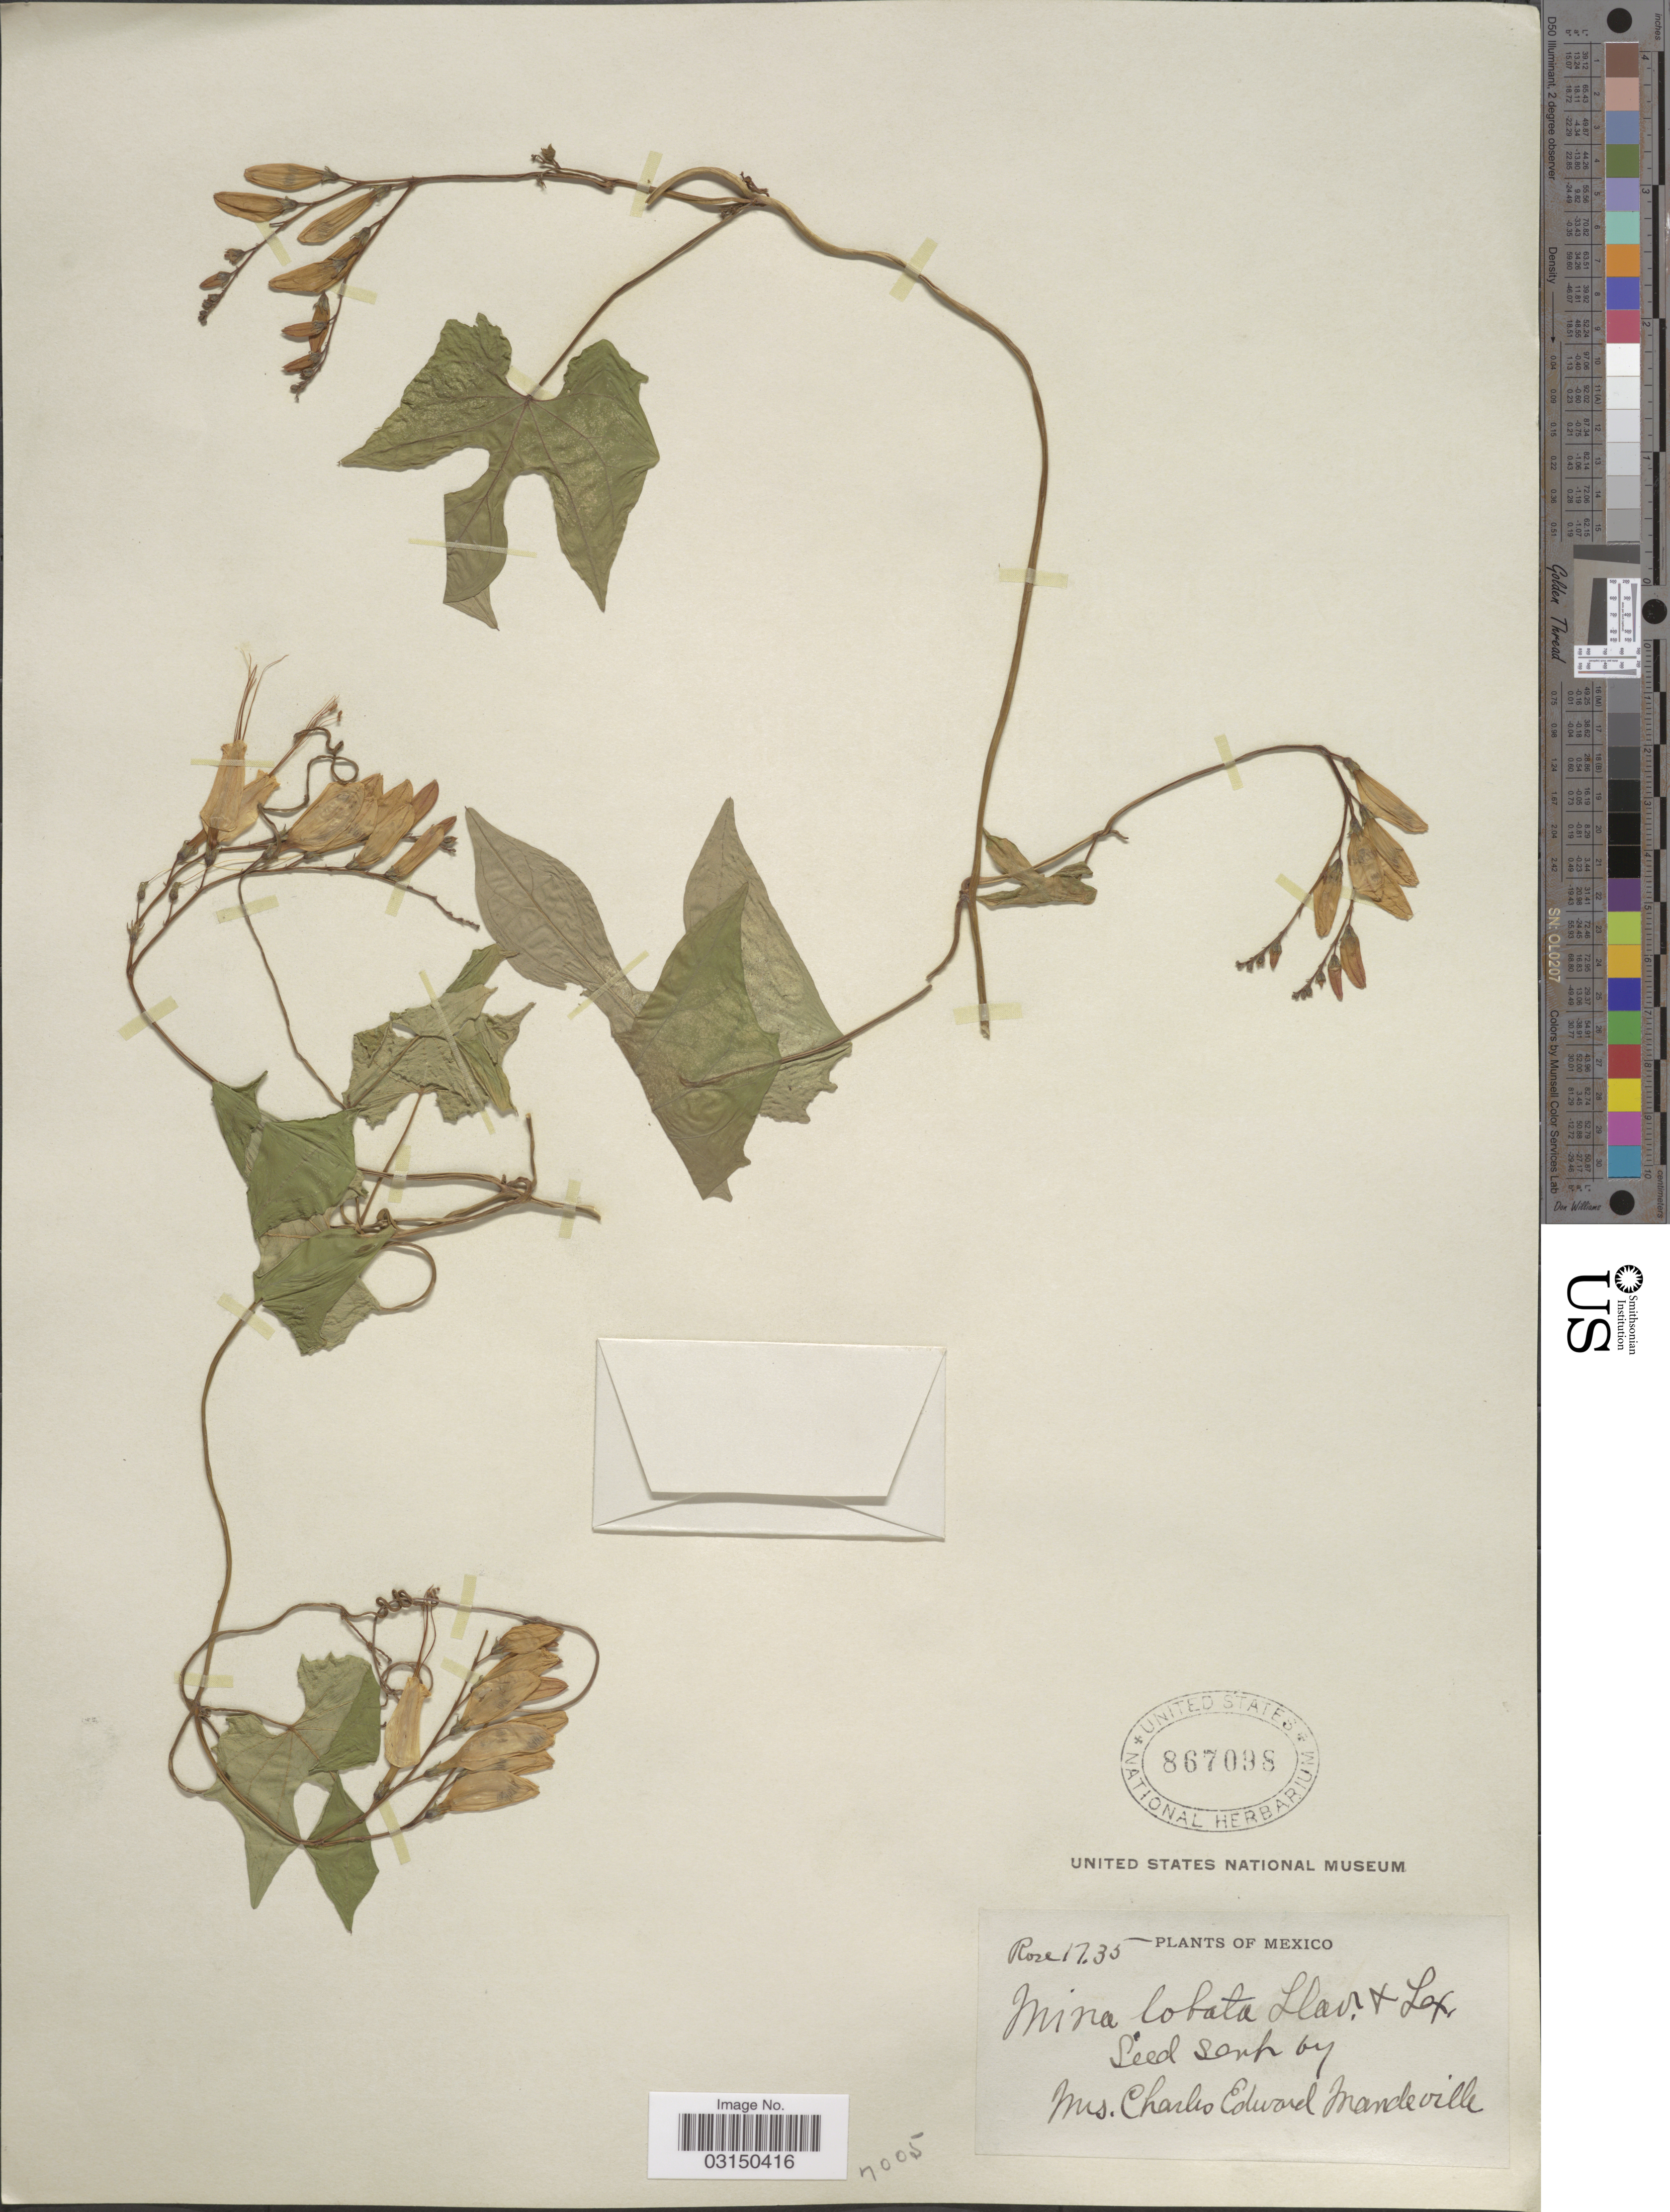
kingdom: Plantae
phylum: Tracheophyta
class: Magnoliopsida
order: Solanales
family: Convolvulaceae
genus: Ipomoea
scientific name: Ipomoea lobata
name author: (Cerv.) Thell.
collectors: -- Rose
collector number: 1735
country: Mexico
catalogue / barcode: US 867098